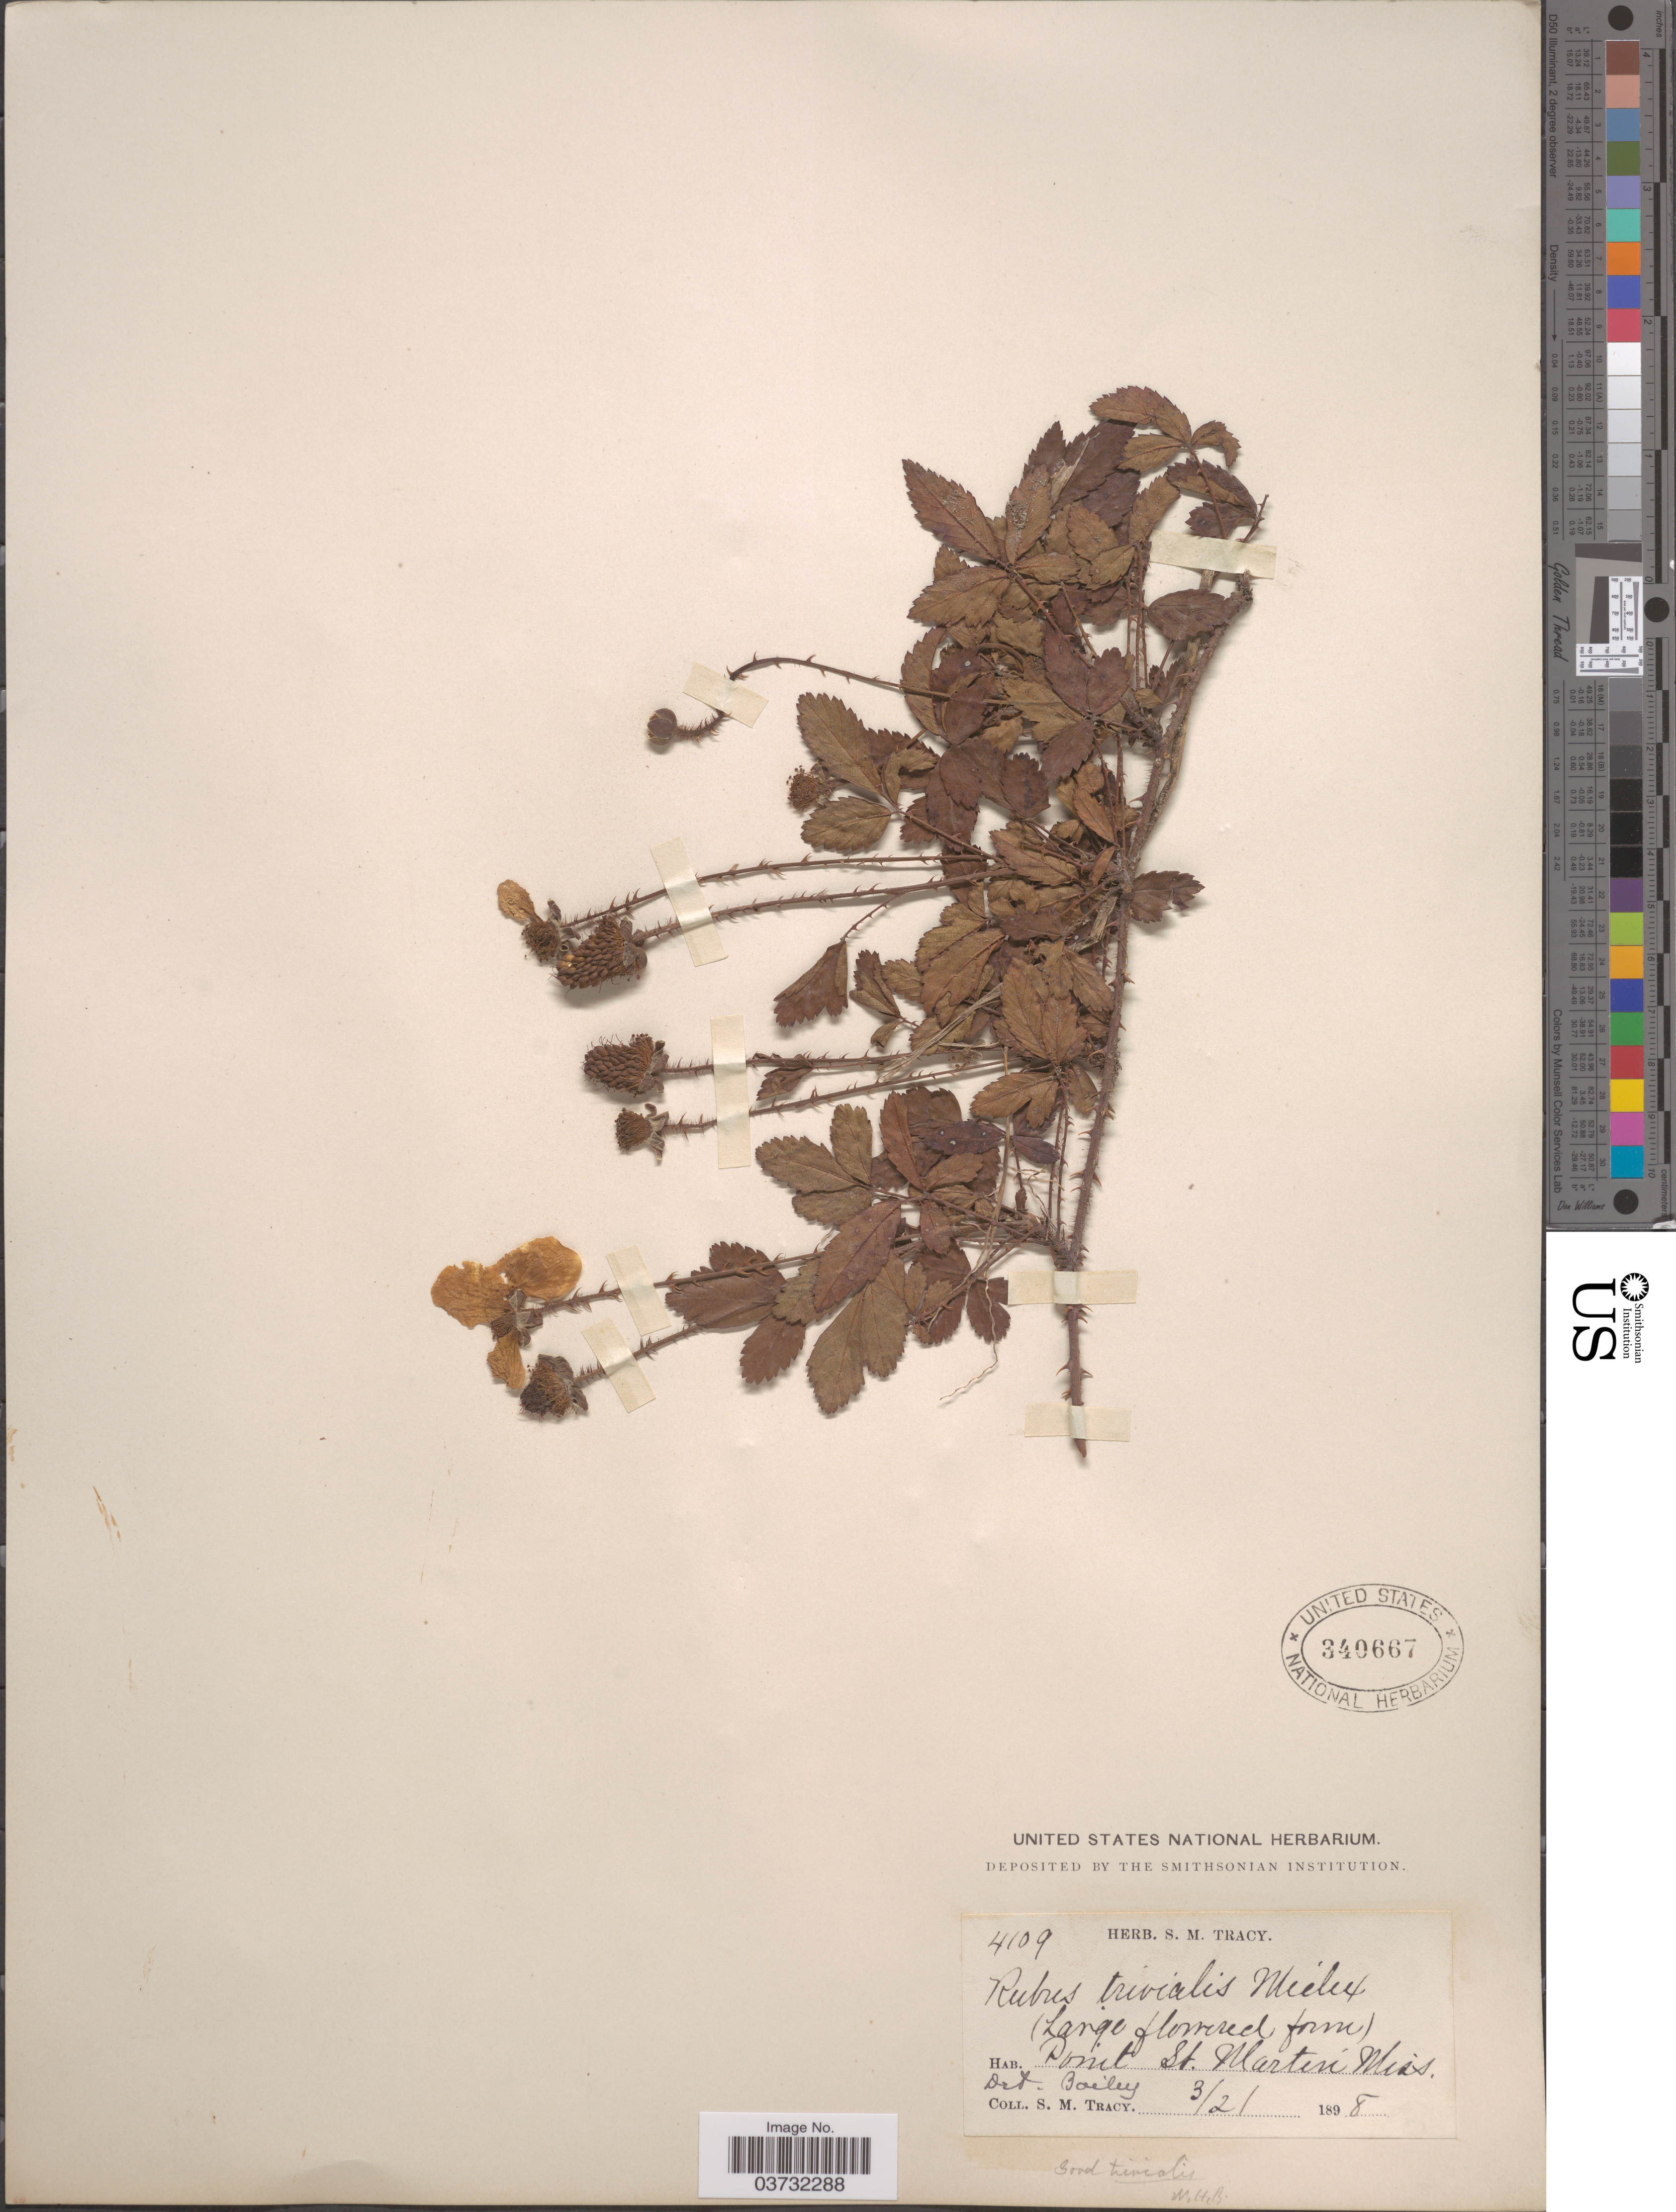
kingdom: Plantae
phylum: Tracheophyta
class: Magnoliopsida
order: Rosales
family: Rosaceae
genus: Rubus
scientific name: Rubus trivialis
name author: Michx.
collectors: S. M. Tracy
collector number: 4109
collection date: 1898-03-21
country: United States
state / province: Mississippi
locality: Point St. Martin.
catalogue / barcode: US 340667